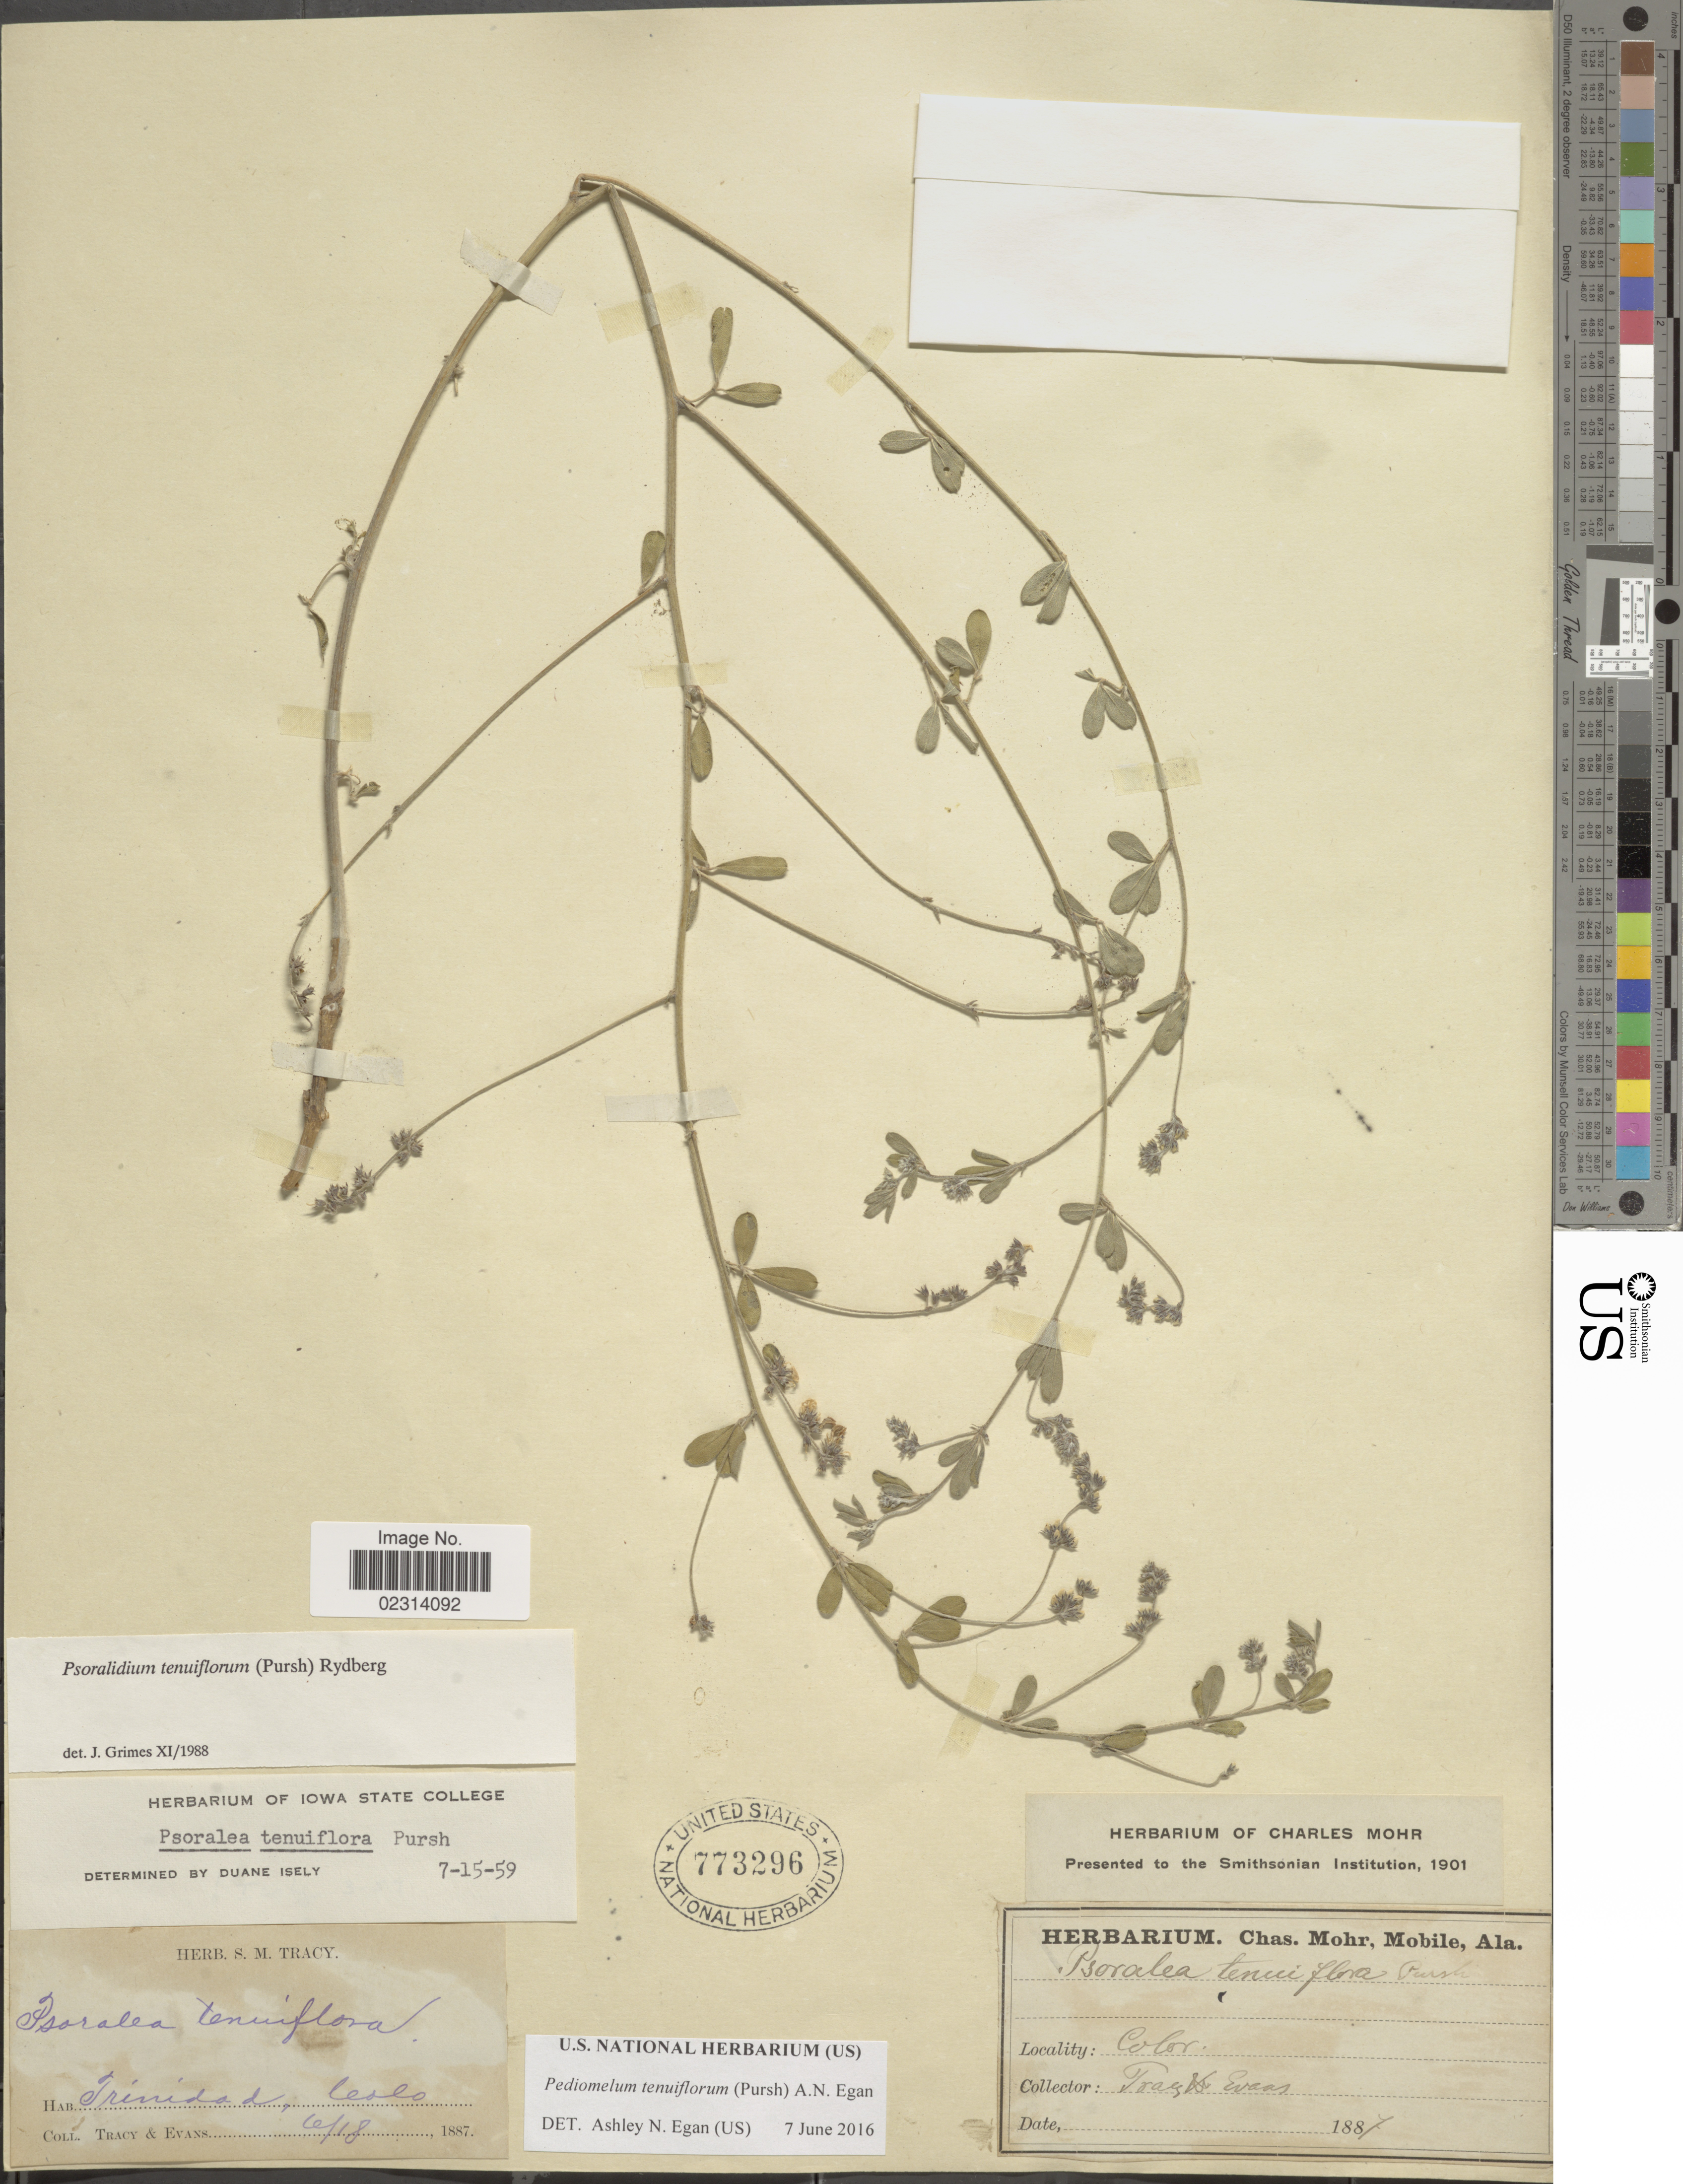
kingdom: Plantae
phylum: Tracheophyta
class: Magnoliopsida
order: Fabales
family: Fabaceae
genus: Psoralidium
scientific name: Psoralidium tenuiflorum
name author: (Pursh) Rydb.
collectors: -. Tracy & -- Evans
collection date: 1887-06-18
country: United States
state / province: Colorado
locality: Trinidad, Colo.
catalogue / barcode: US 773296